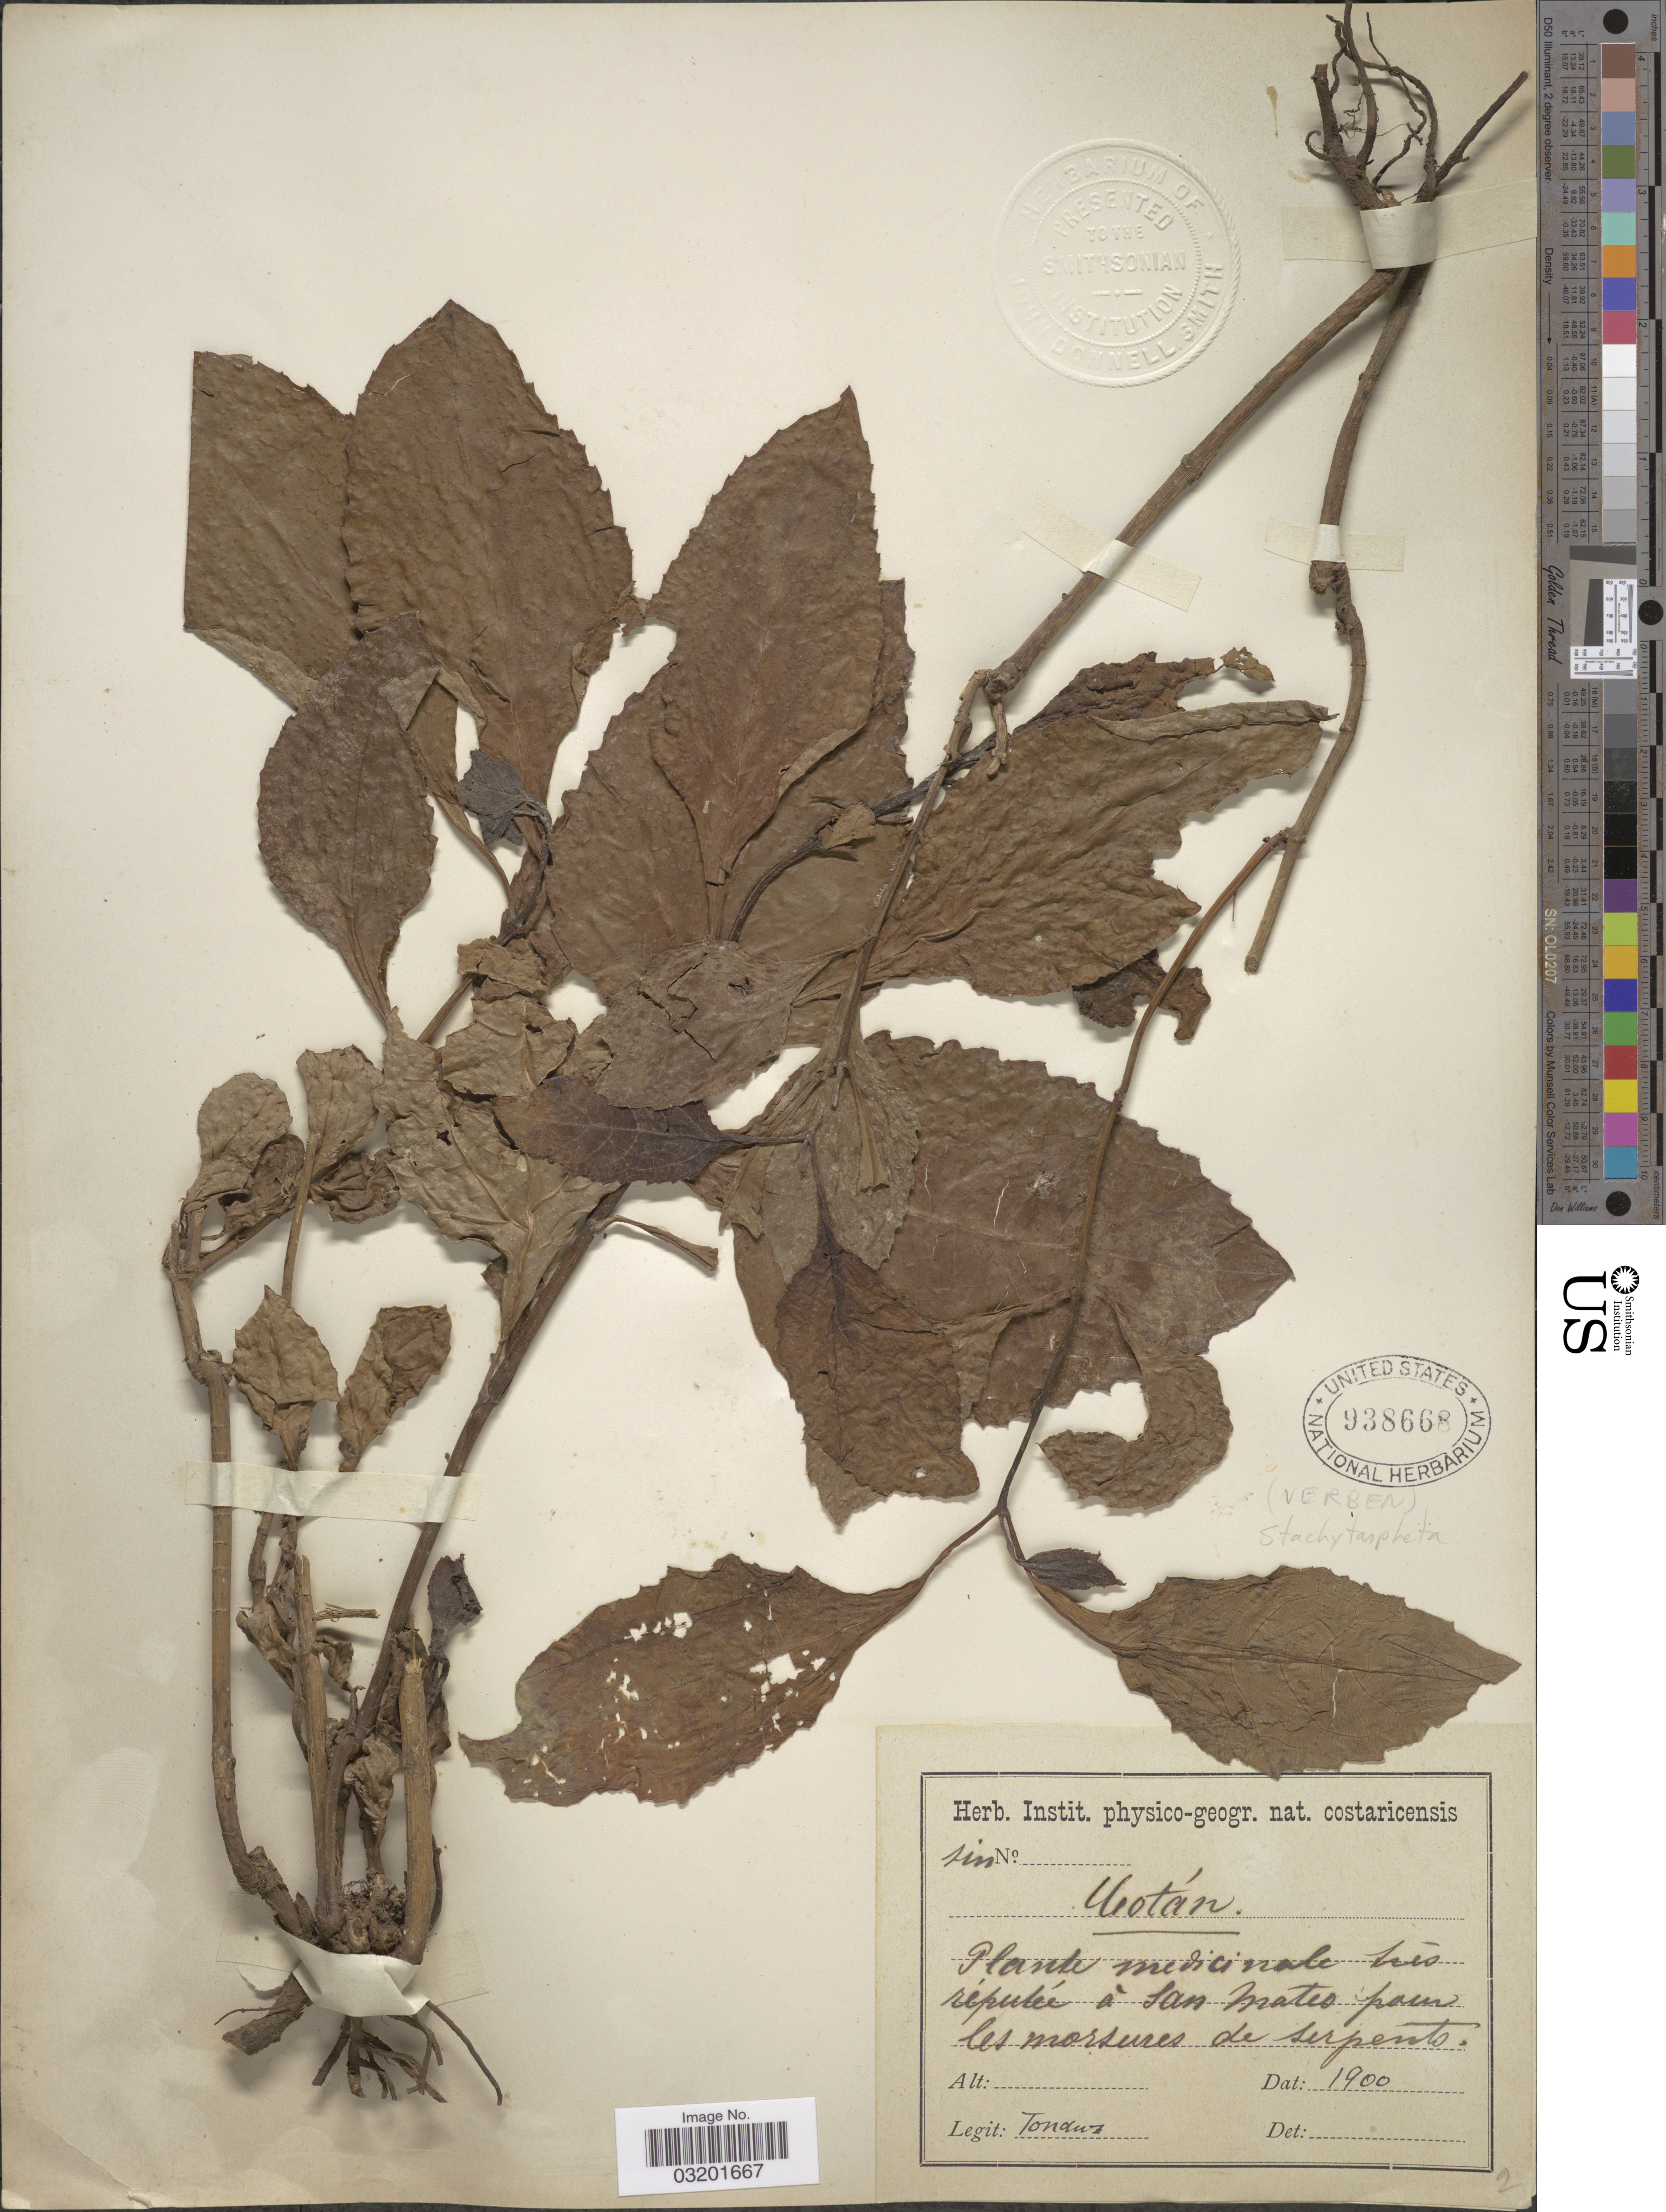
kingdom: Plantae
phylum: Tracheophyta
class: Magnoliopsida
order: Lamiales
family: Verbenaceae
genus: Stachytarpheta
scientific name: Stachytarpheta sp.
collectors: Tonduz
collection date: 1900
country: Costa Rica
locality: San Mateo, pour les morsures de serpents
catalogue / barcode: US 938668